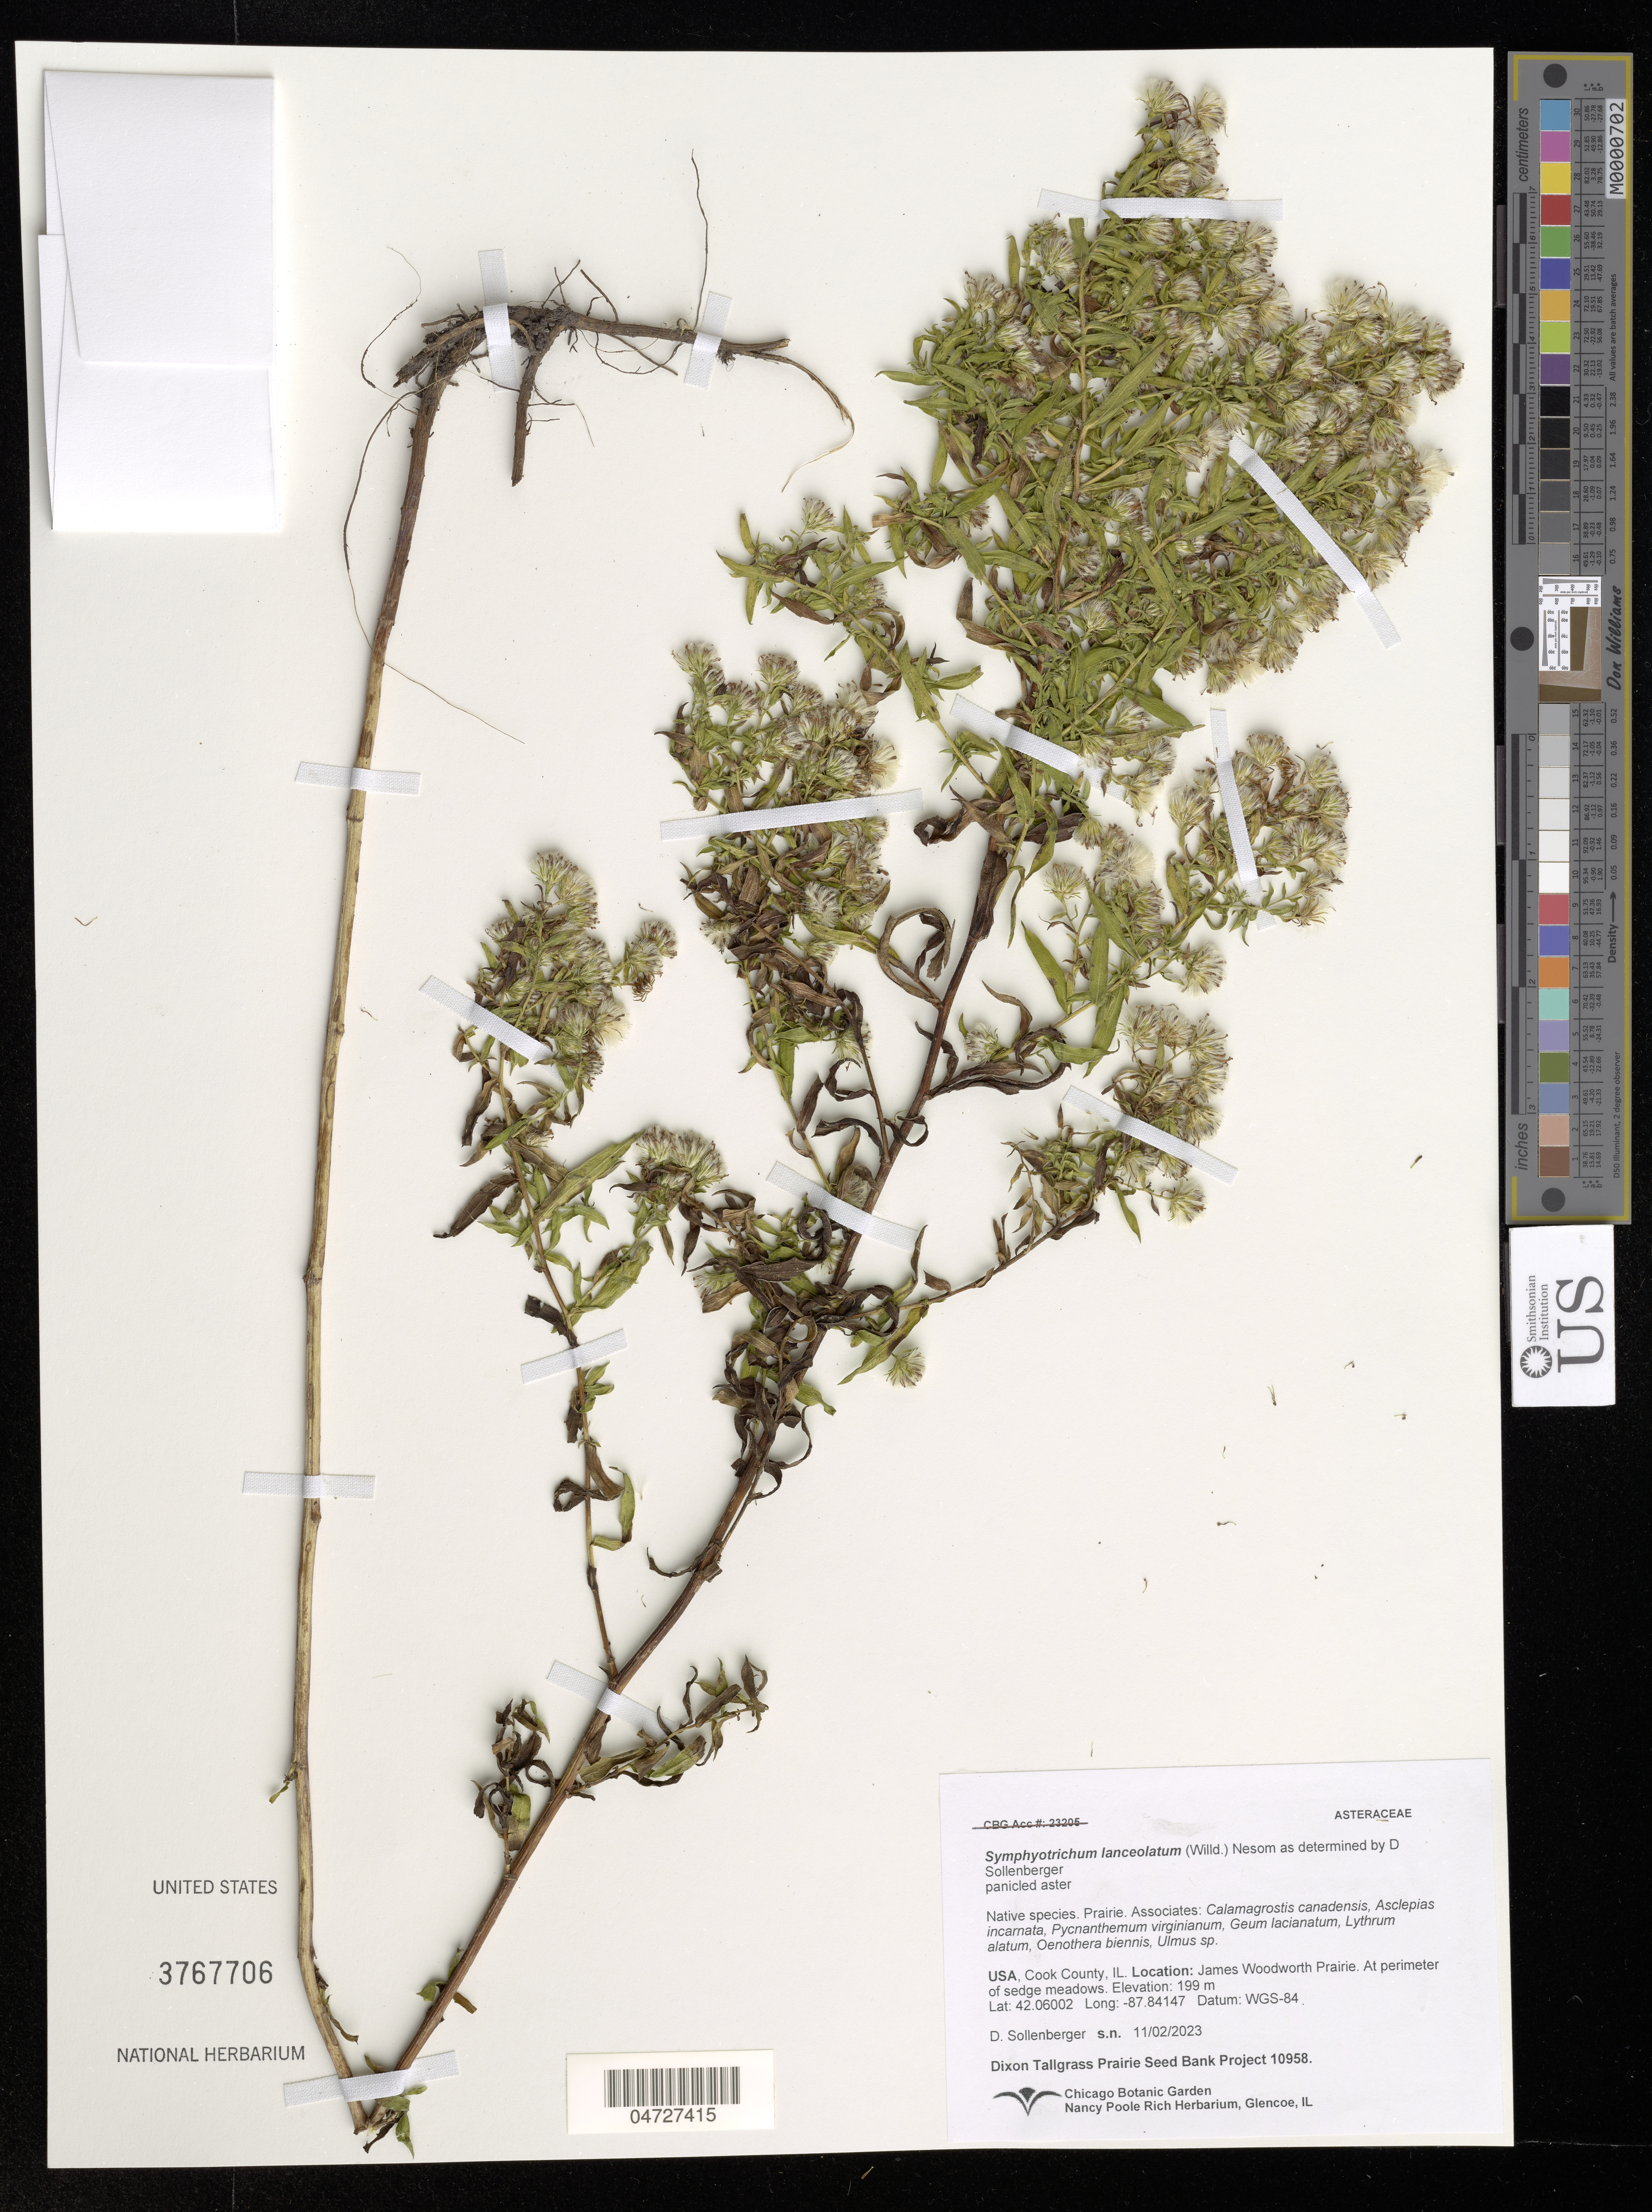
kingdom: Plantae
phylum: Tracheophyta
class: Magnoliopsida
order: Asterales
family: Asteraceae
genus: Symphyotrichum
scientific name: Symphyotrichum lanceolatum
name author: (Willd.) G.L. Nesom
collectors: D. Sollenberger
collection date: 2023-02-11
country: United States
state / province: Illinois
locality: Cook County. James Woodworth Prairie. At perimeter of sedge meadows.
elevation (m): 199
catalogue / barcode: US 3767706